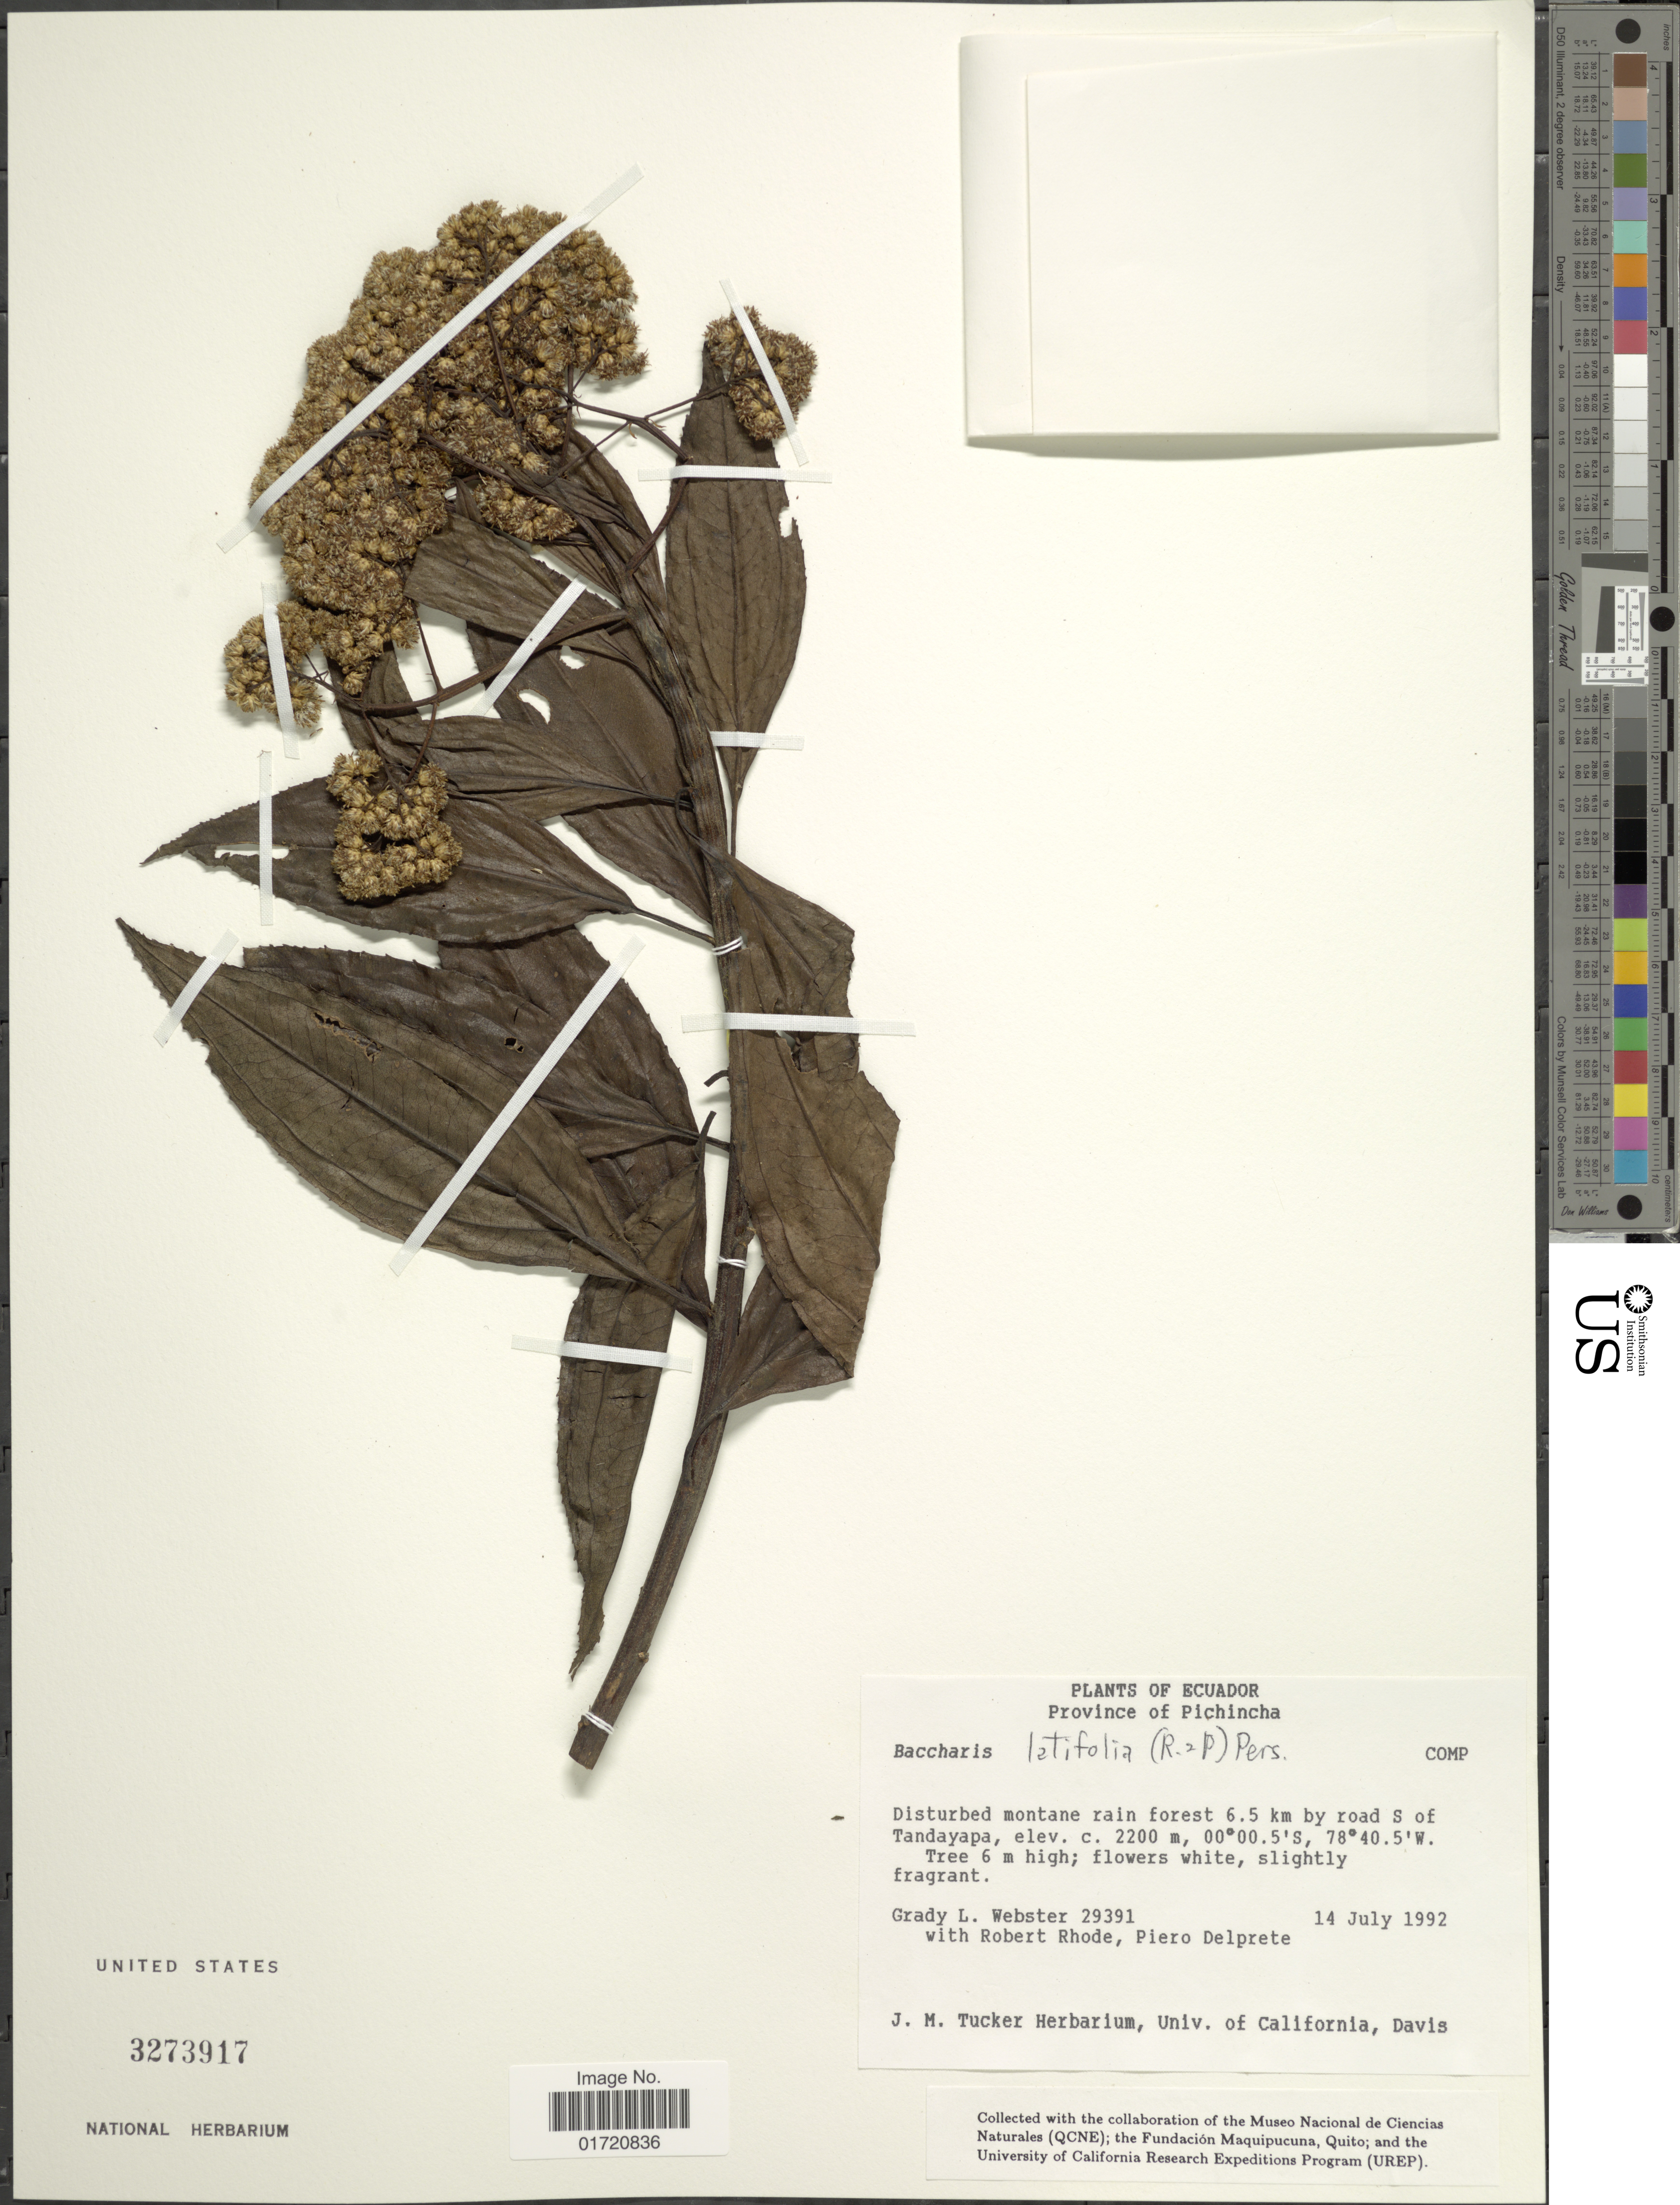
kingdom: Plantae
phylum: Tracheophyta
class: Magnoliopsida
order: Asterales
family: Asteraceae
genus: Baccharis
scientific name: Baccharis latifolia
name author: (Ruiz & Pav.) Pers.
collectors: G. L. Webster, R. Rhode & P. G. Delprete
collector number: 29391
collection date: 1992-07-14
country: Ecuador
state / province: Pichincha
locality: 6.5 km by road S of Tandayapa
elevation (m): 2200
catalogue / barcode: US 3273917